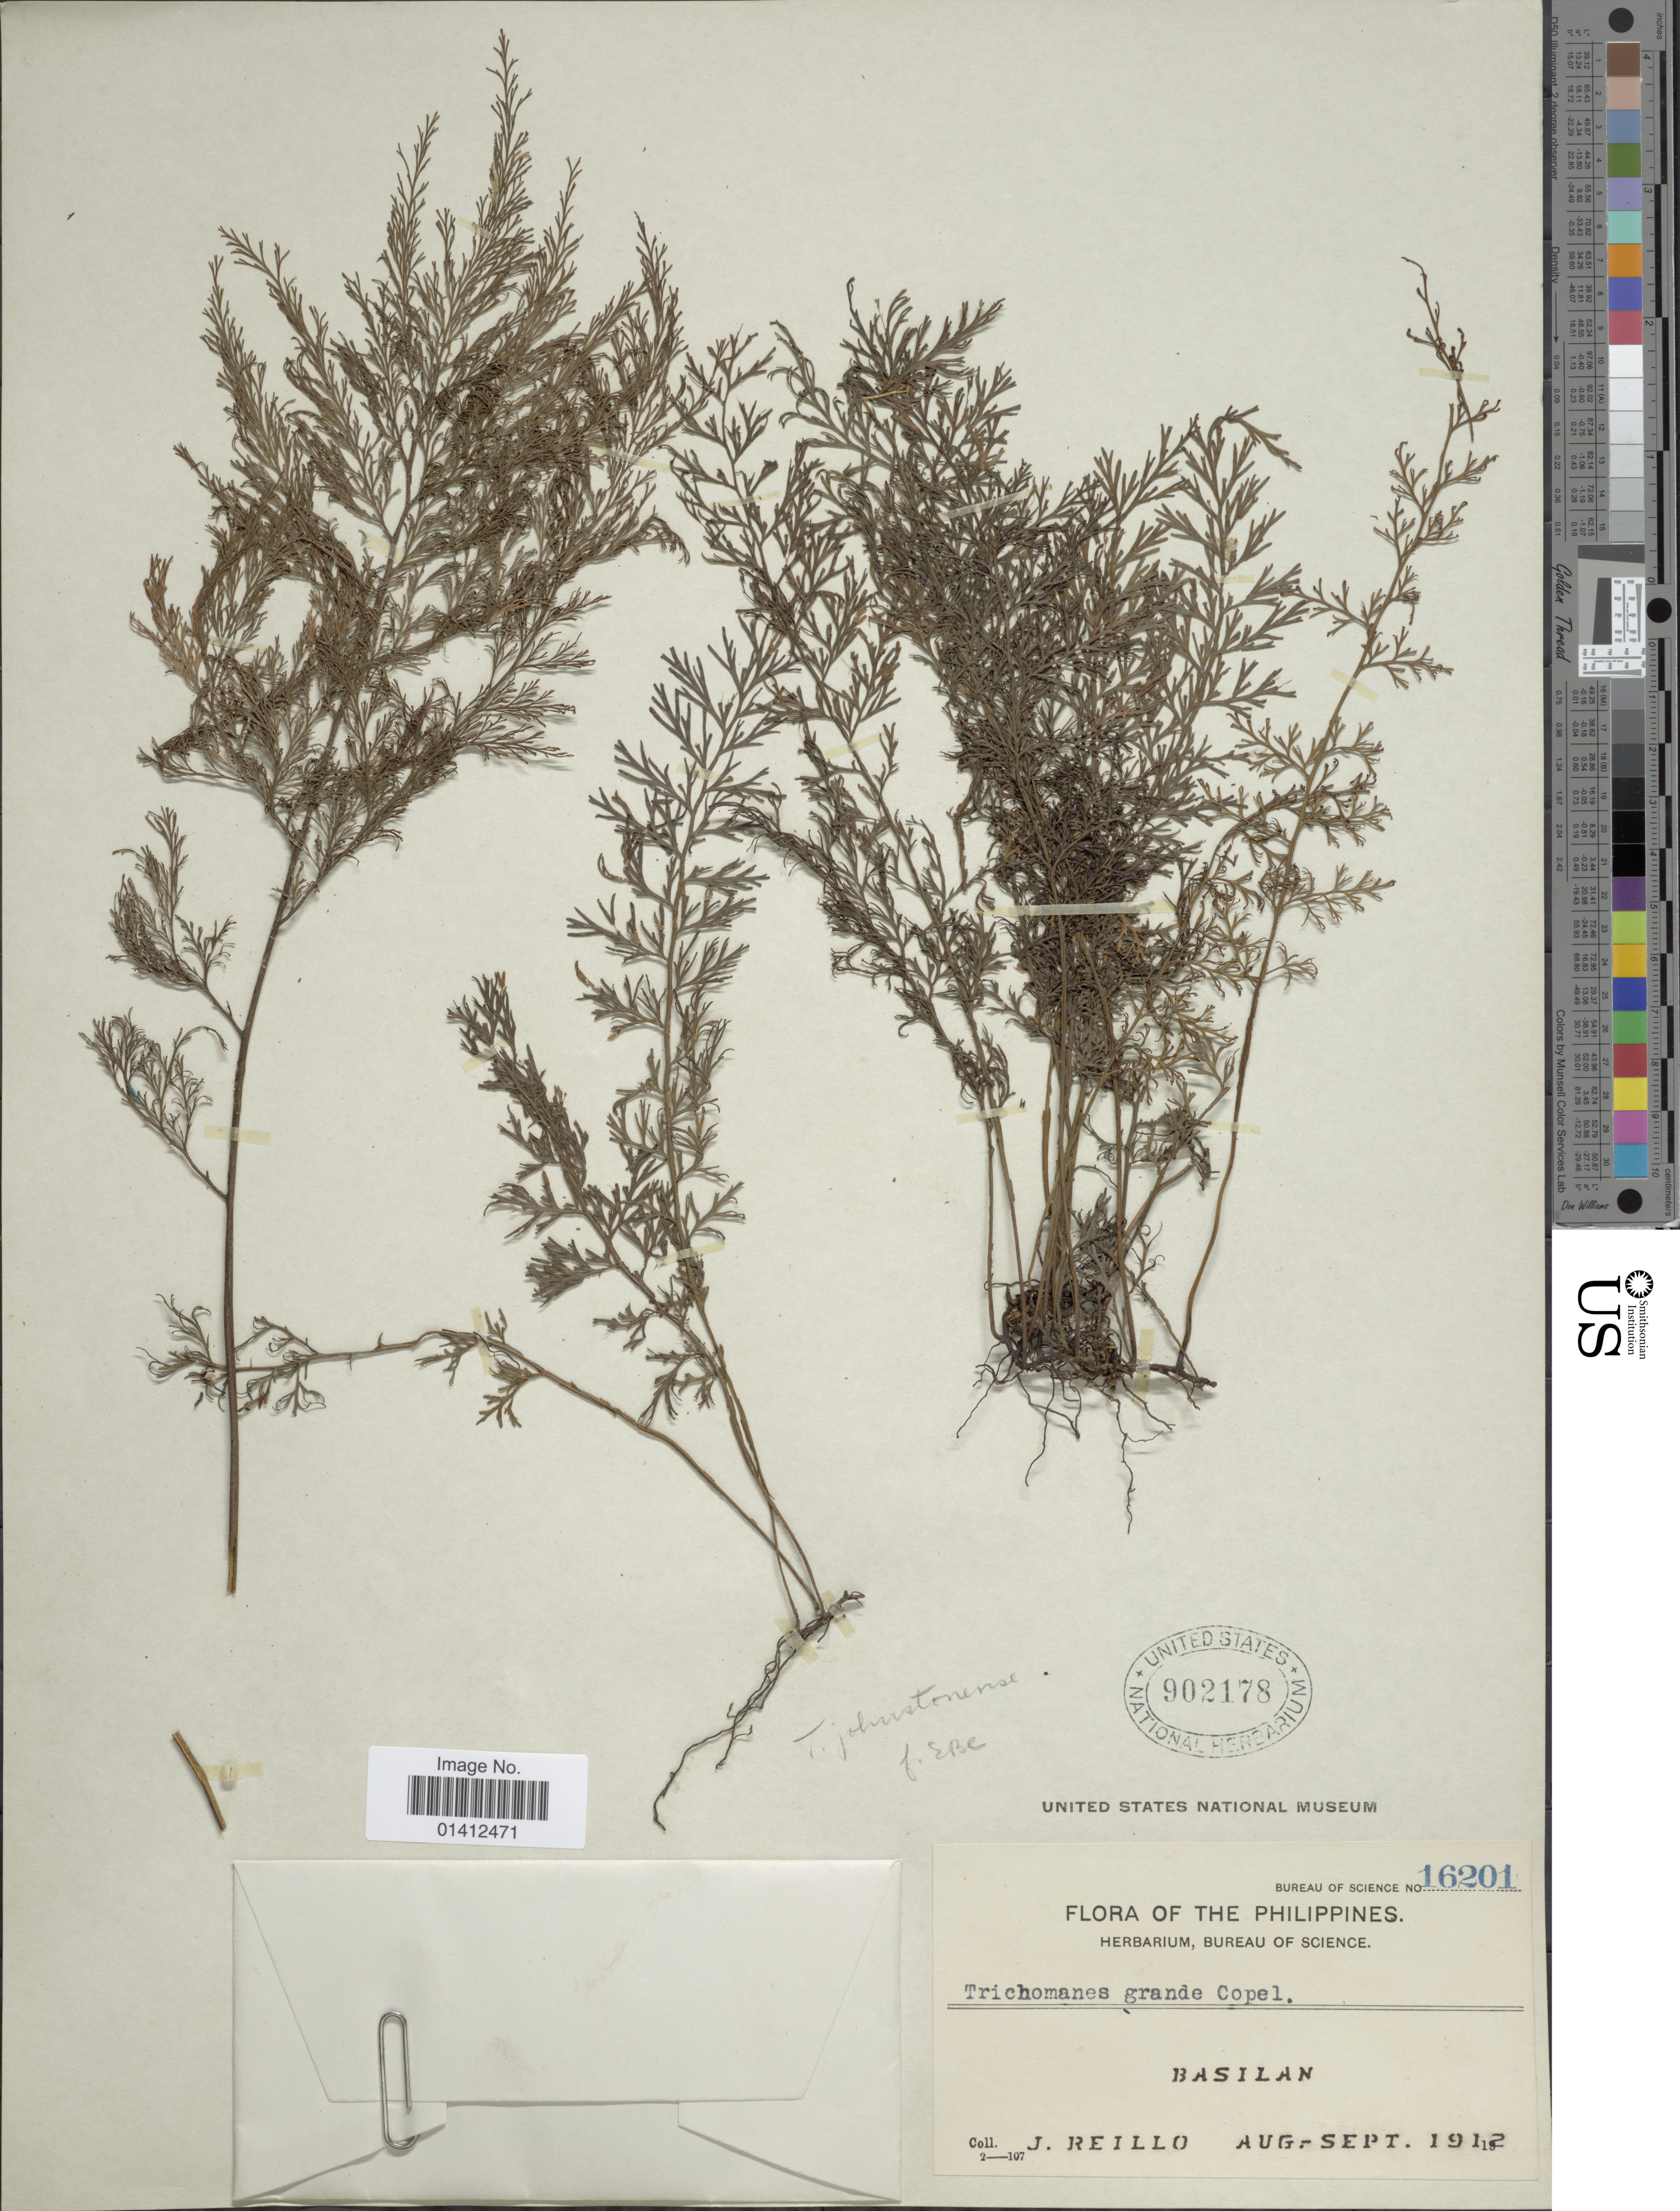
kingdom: Plantae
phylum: Tracheophyta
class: Polypodiopsida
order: Hymenophyllales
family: Hymenophyllaceae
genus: Vandenboschia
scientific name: Vandenboschia johnstonensis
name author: (Bailey) Copel.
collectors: J. Reillo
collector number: Bureau of Science 16201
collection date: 1912-08/1912-09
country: Philippines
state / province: Muslim Mindanao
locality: Basilan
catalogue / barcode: US 902178